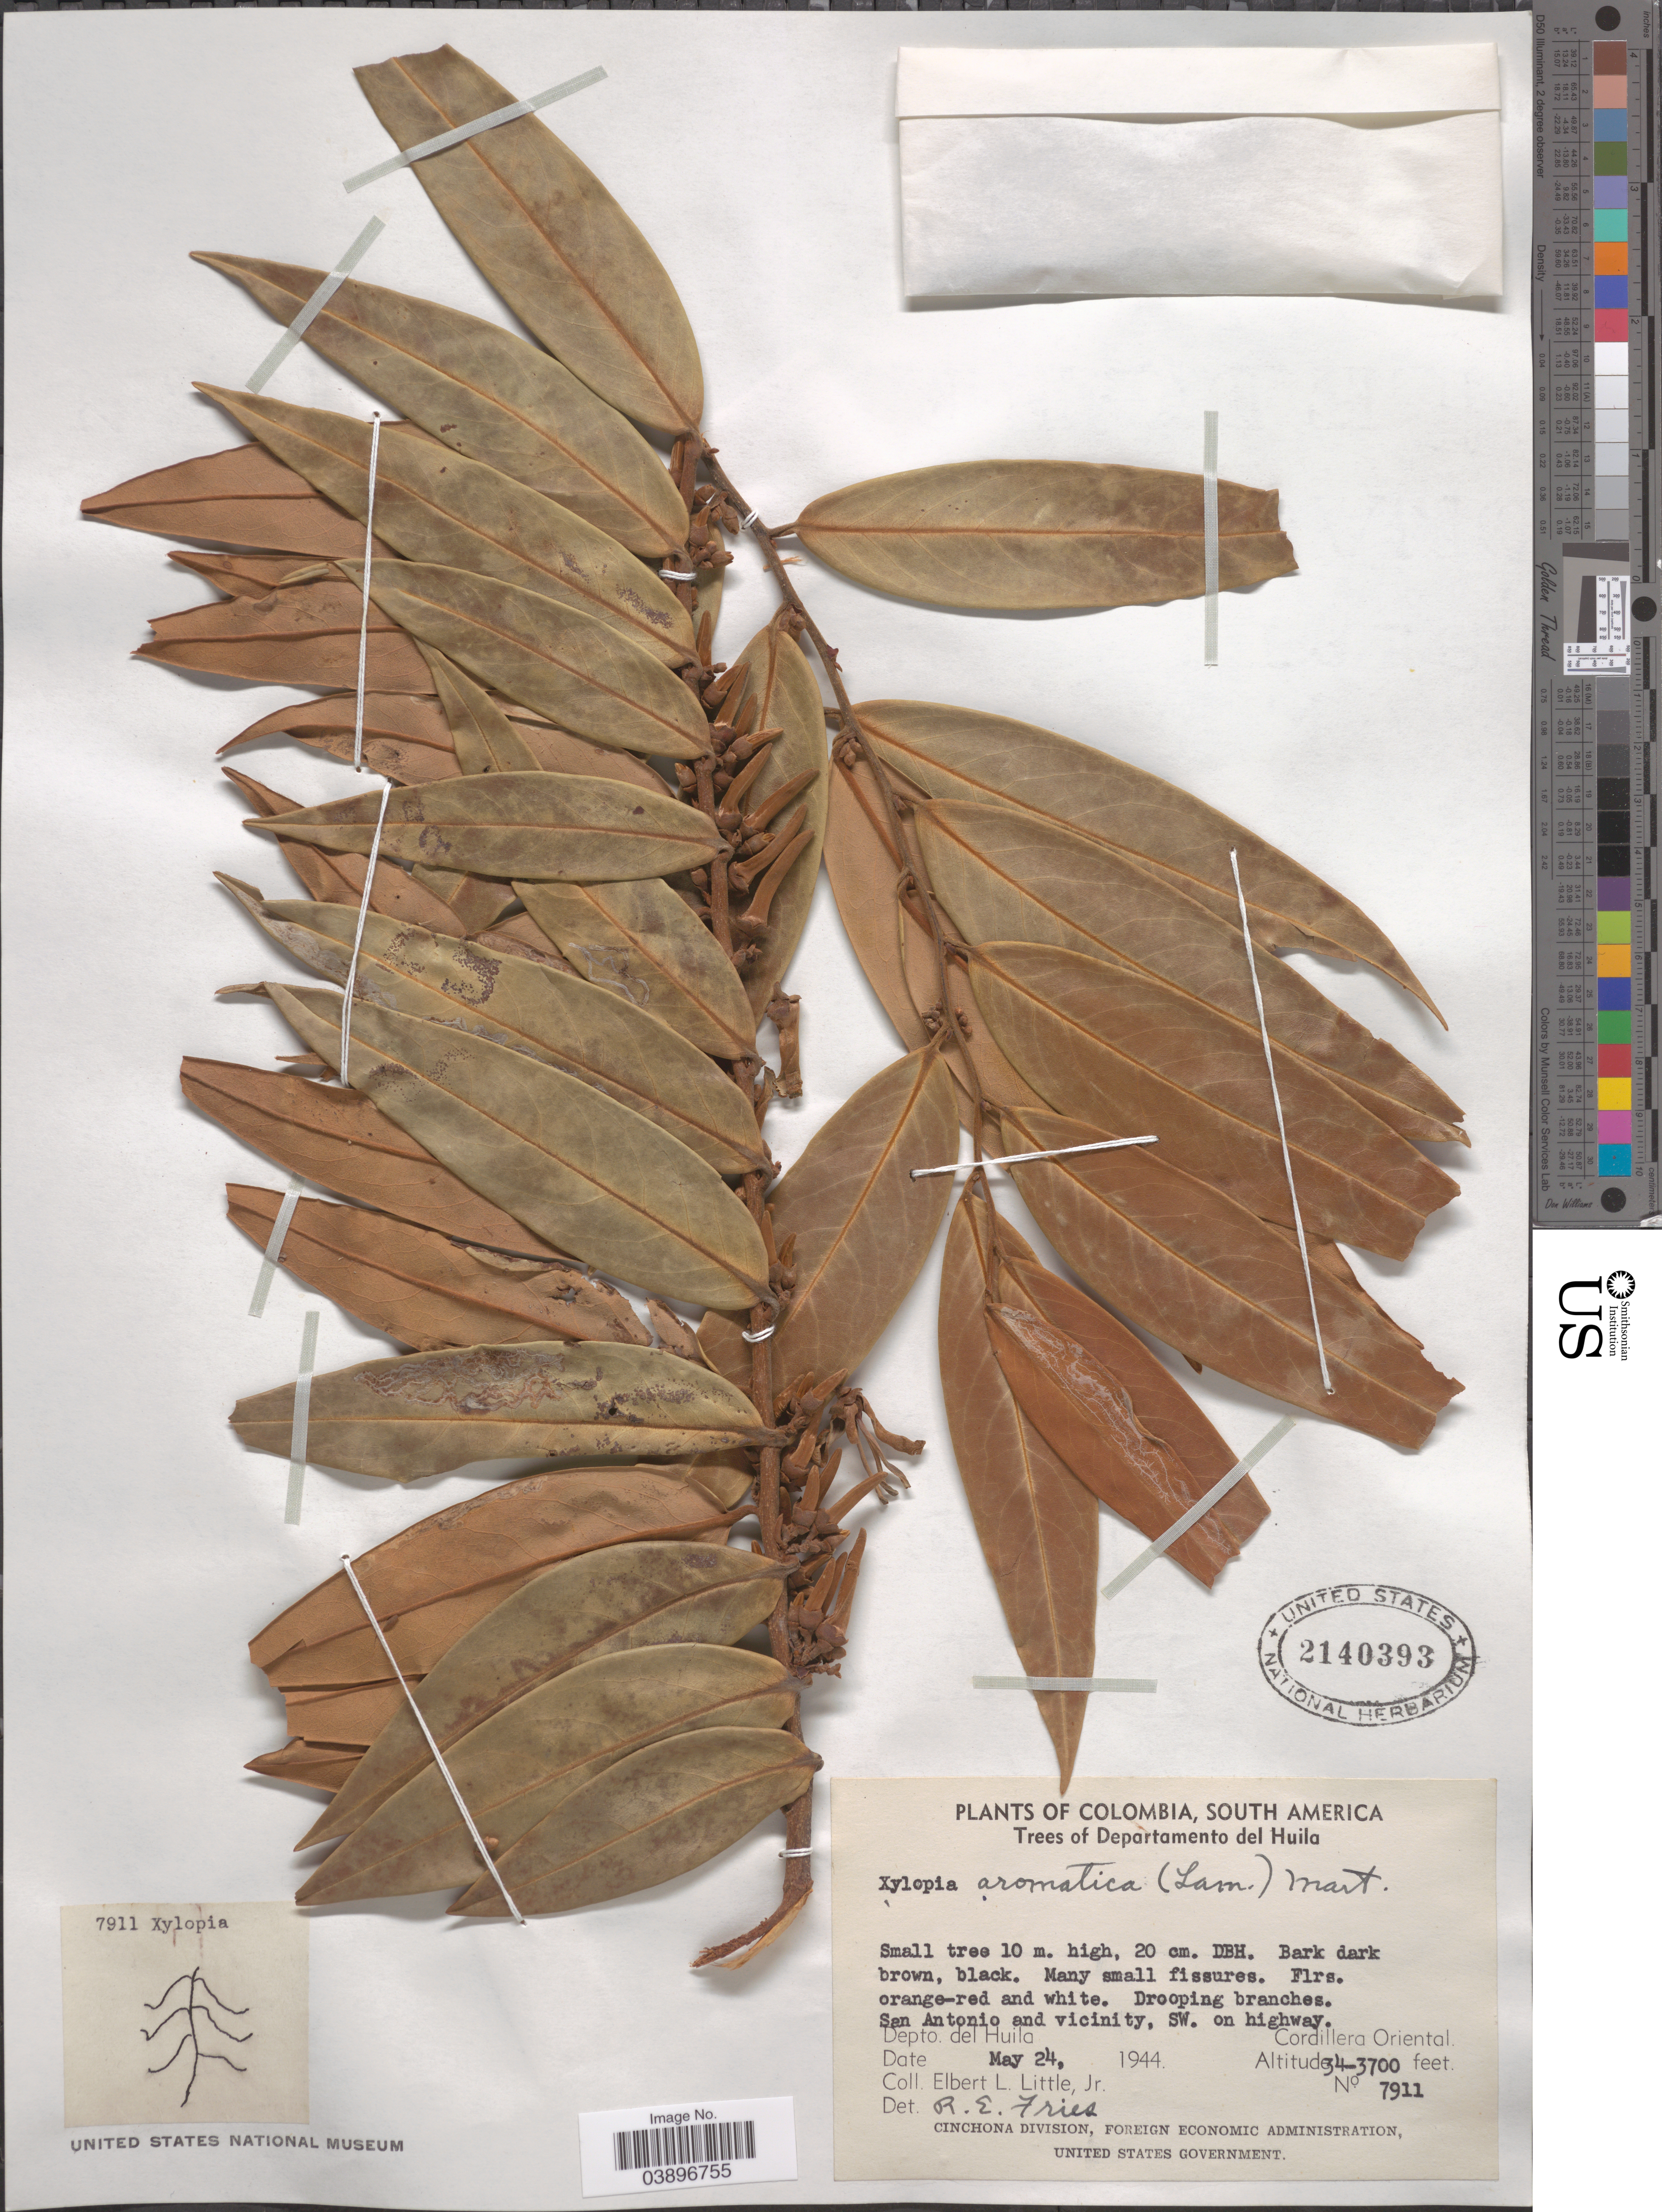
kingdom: Plantae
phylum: Tracheophyta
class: Magnoliopsida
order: Magnoliales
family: Annonaceae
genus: Xylopia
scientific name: Xylopia aromatica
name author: (Lam.) Mart.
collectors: E. L. Little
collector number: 7911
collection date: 1944-05-24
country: Colombia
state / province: Huila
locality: Departamento del Huila. San Antonio and vicinity, SW. on highway. Cordillera Oriental.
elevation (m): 1036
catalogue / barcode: US 2140393